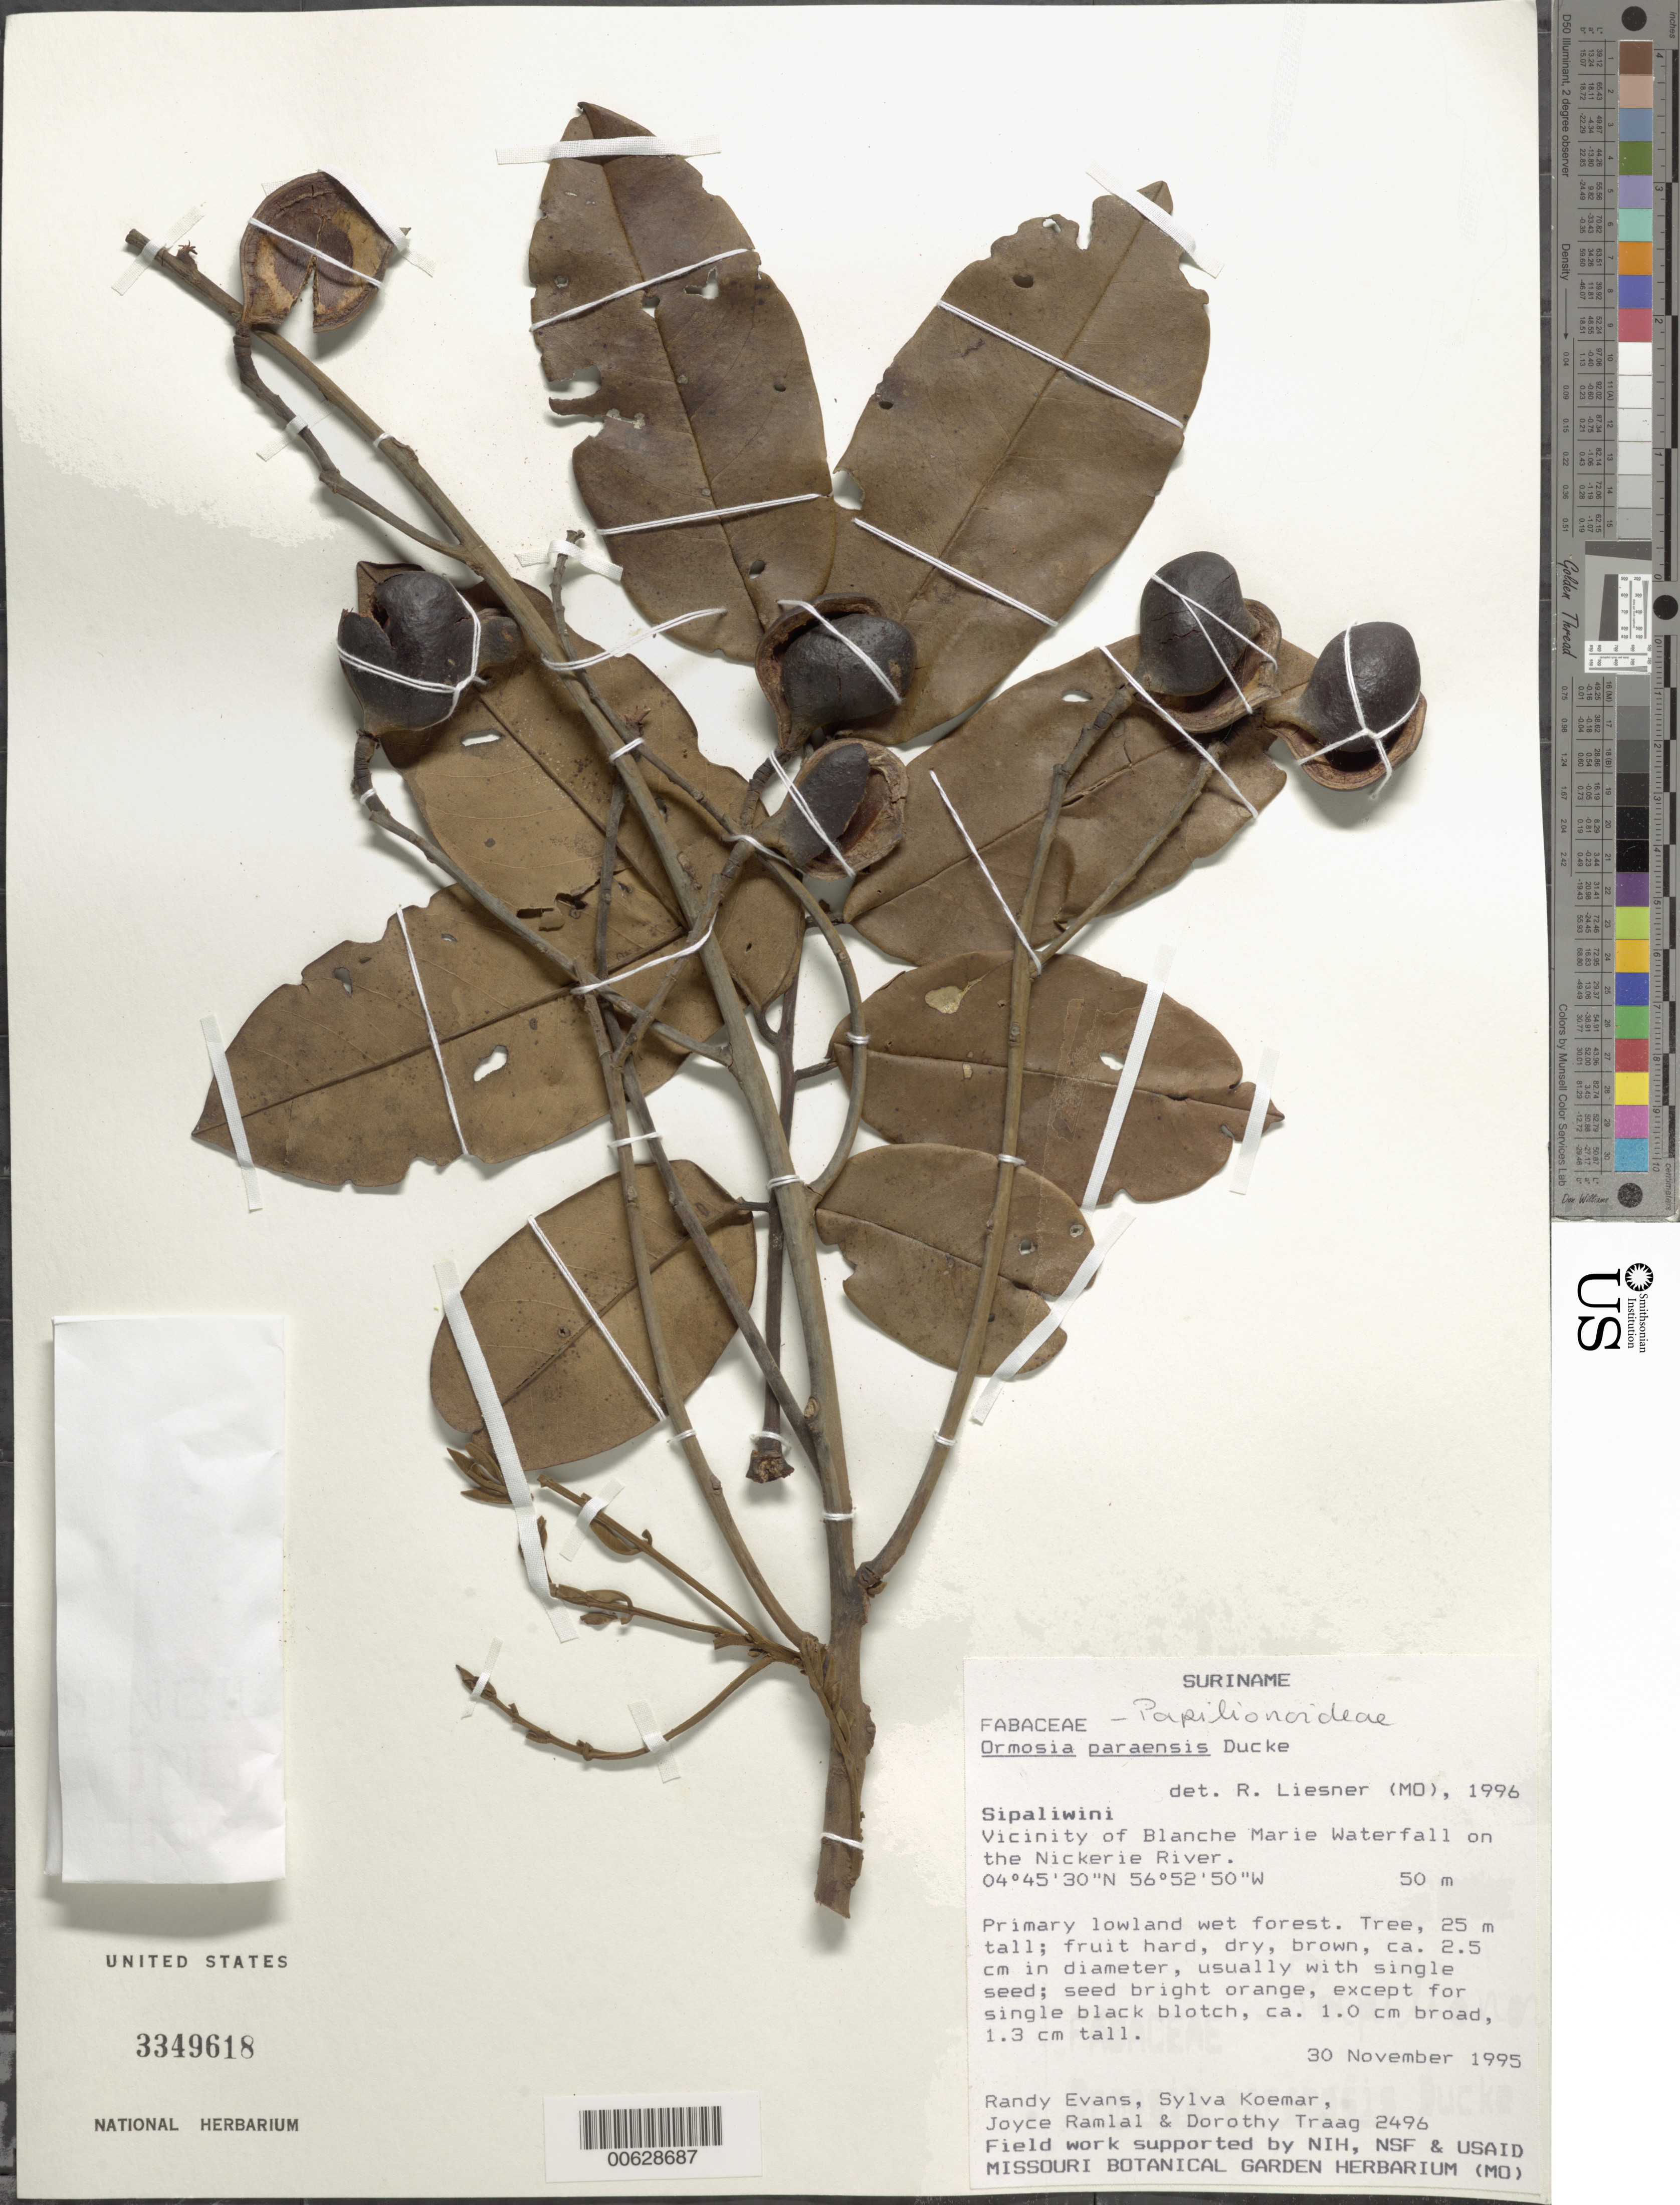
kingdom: Plantae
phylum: Tracheophyta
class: Magnoliopsida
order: Fabales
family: Fabaceae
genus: Ormosia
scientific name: Ormosia paraensis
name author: Ducke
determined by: Liesner, R. L.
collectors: R. Evans, S. Koemar, J. Ramlal & D. Traag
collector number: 2496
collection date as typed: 30-Nov-95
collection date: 1995-11-30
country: Suriname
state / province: Sipaliwini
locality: Blanche Marie Waterfall, vic., on Nickerie R.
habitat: Primary lowland wet forest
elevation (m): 50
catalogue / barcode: US 3349618